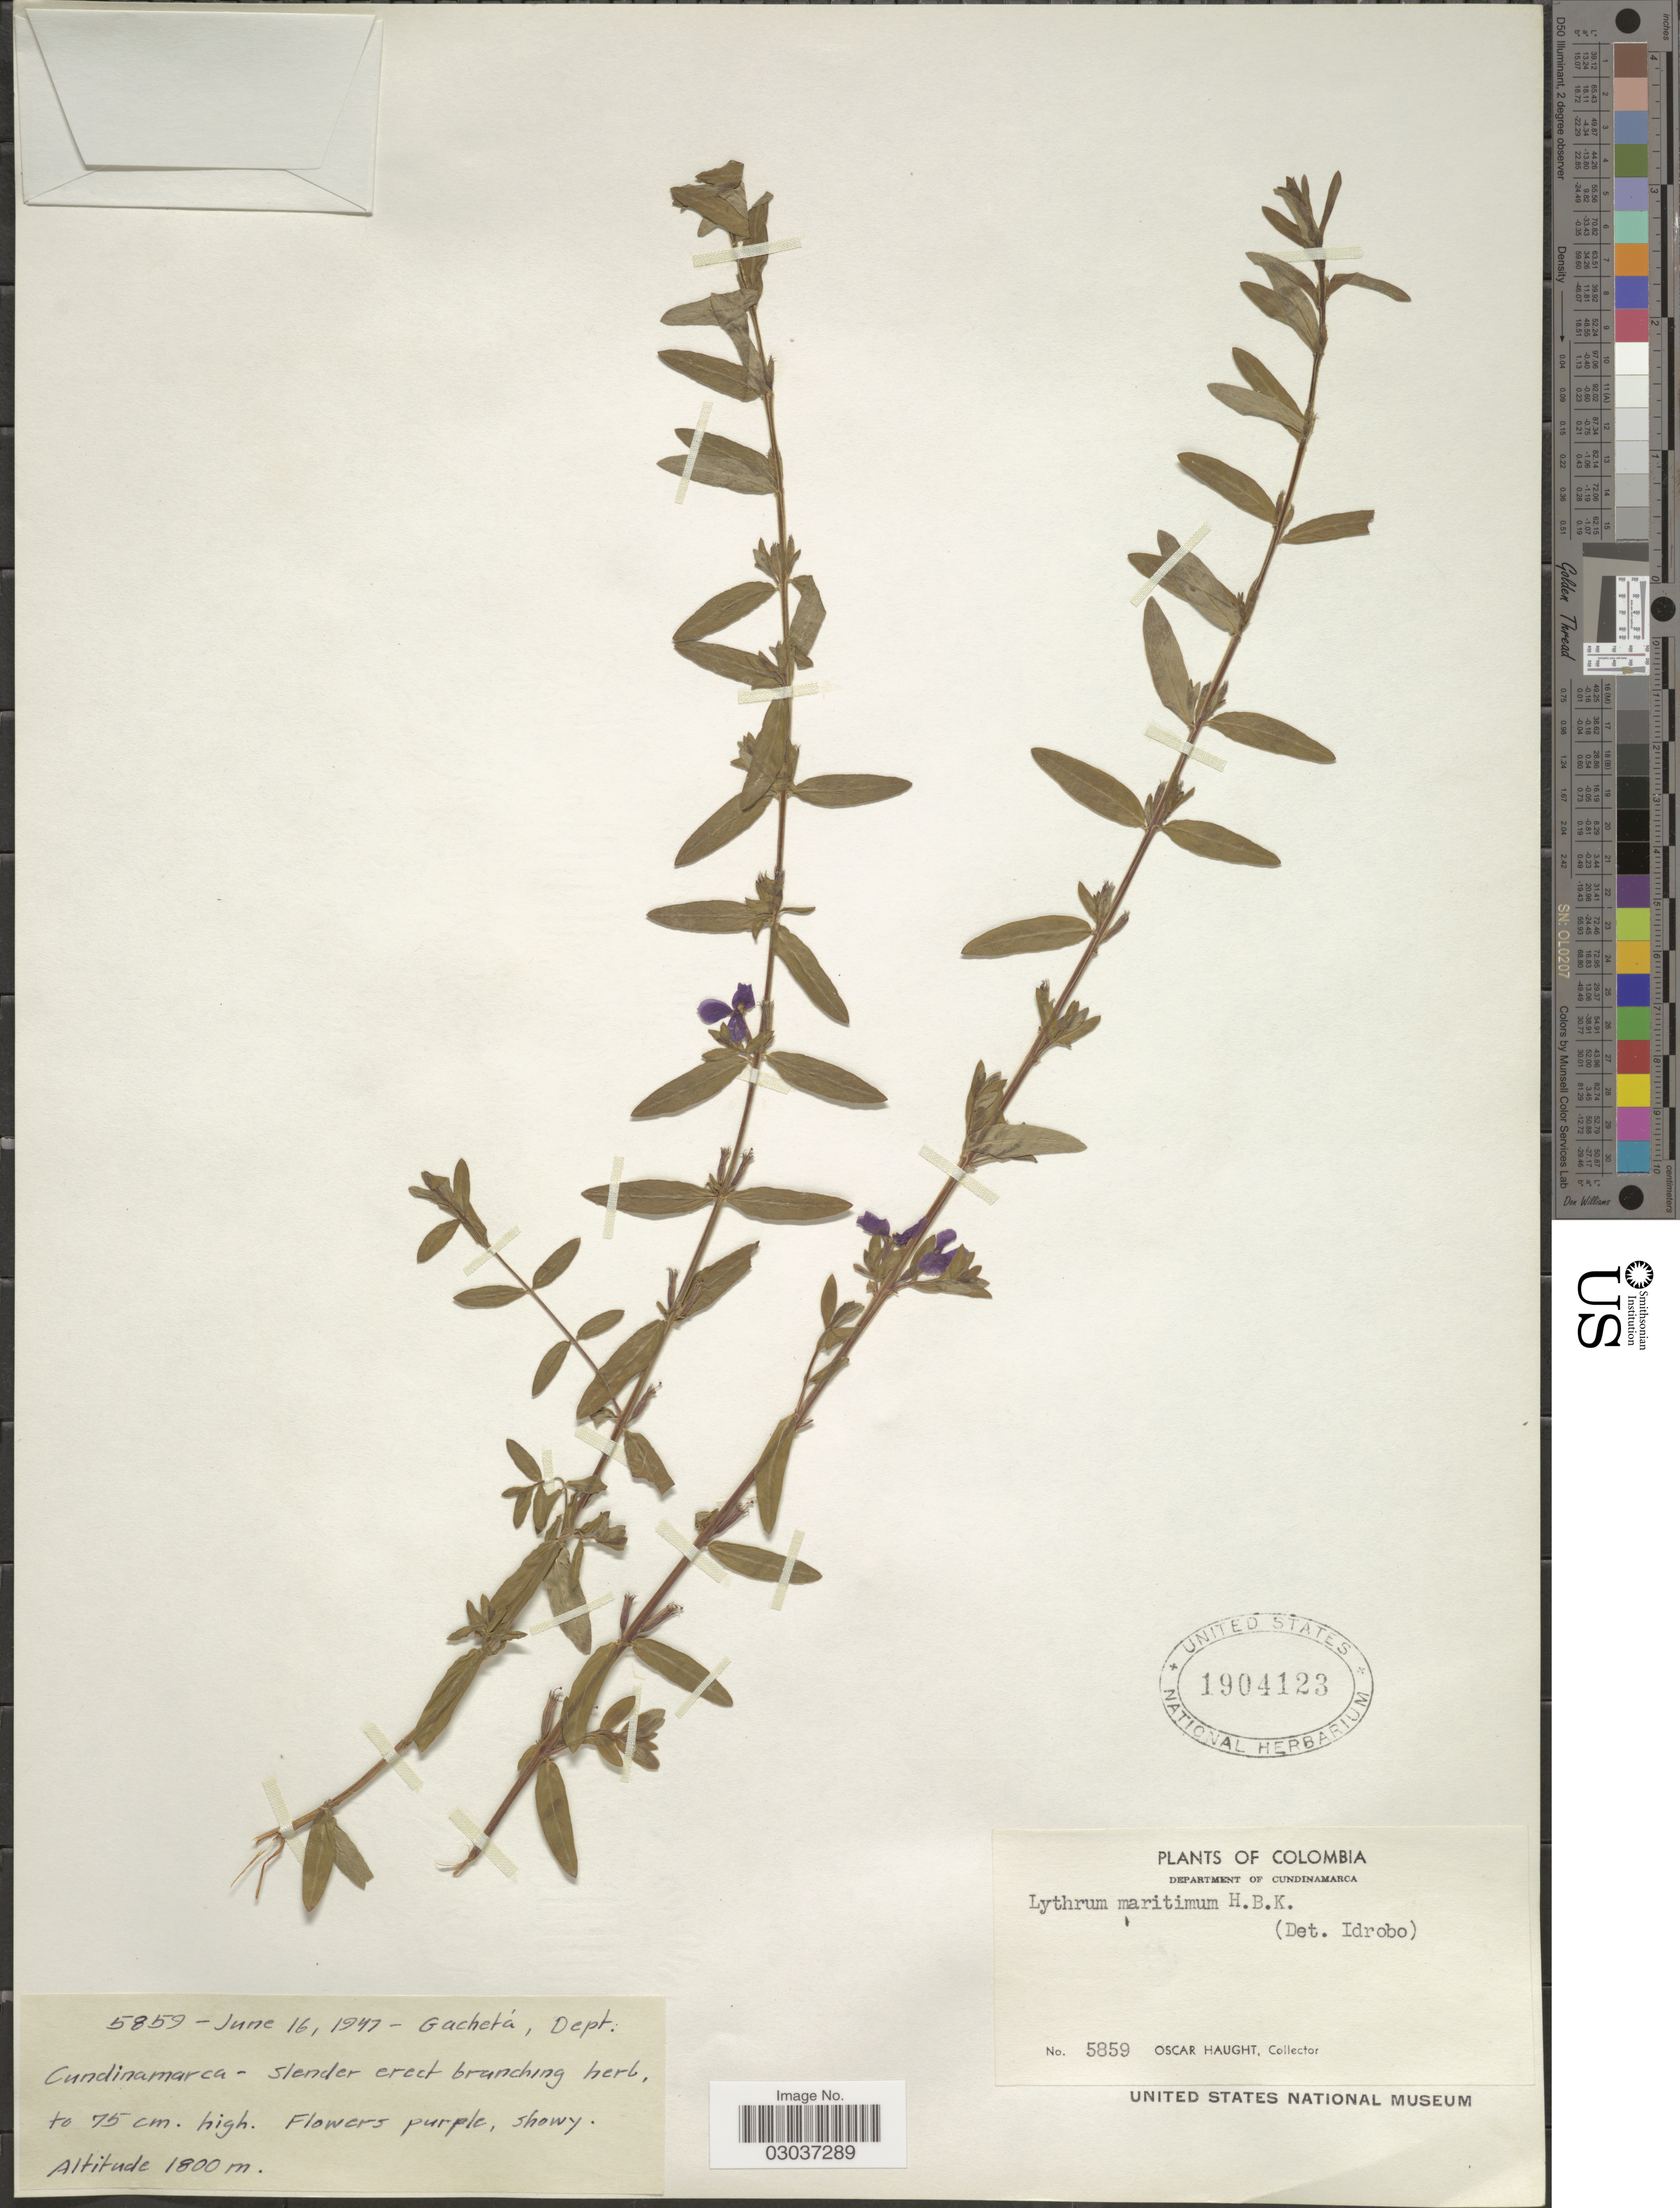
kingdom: Plantae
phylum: Tracheophyta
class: Magnoliopsida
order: Myrtales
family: Lythraceae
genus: Lythrum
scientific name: Lythrum maritimum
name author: Kunth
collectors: O. L. Haught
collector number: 5859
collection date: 1947-06-16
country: Colombia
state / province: Cundinamarca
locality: Department of Cundinamarca. Gachetá.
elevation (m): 1800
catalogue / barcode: US 1904123